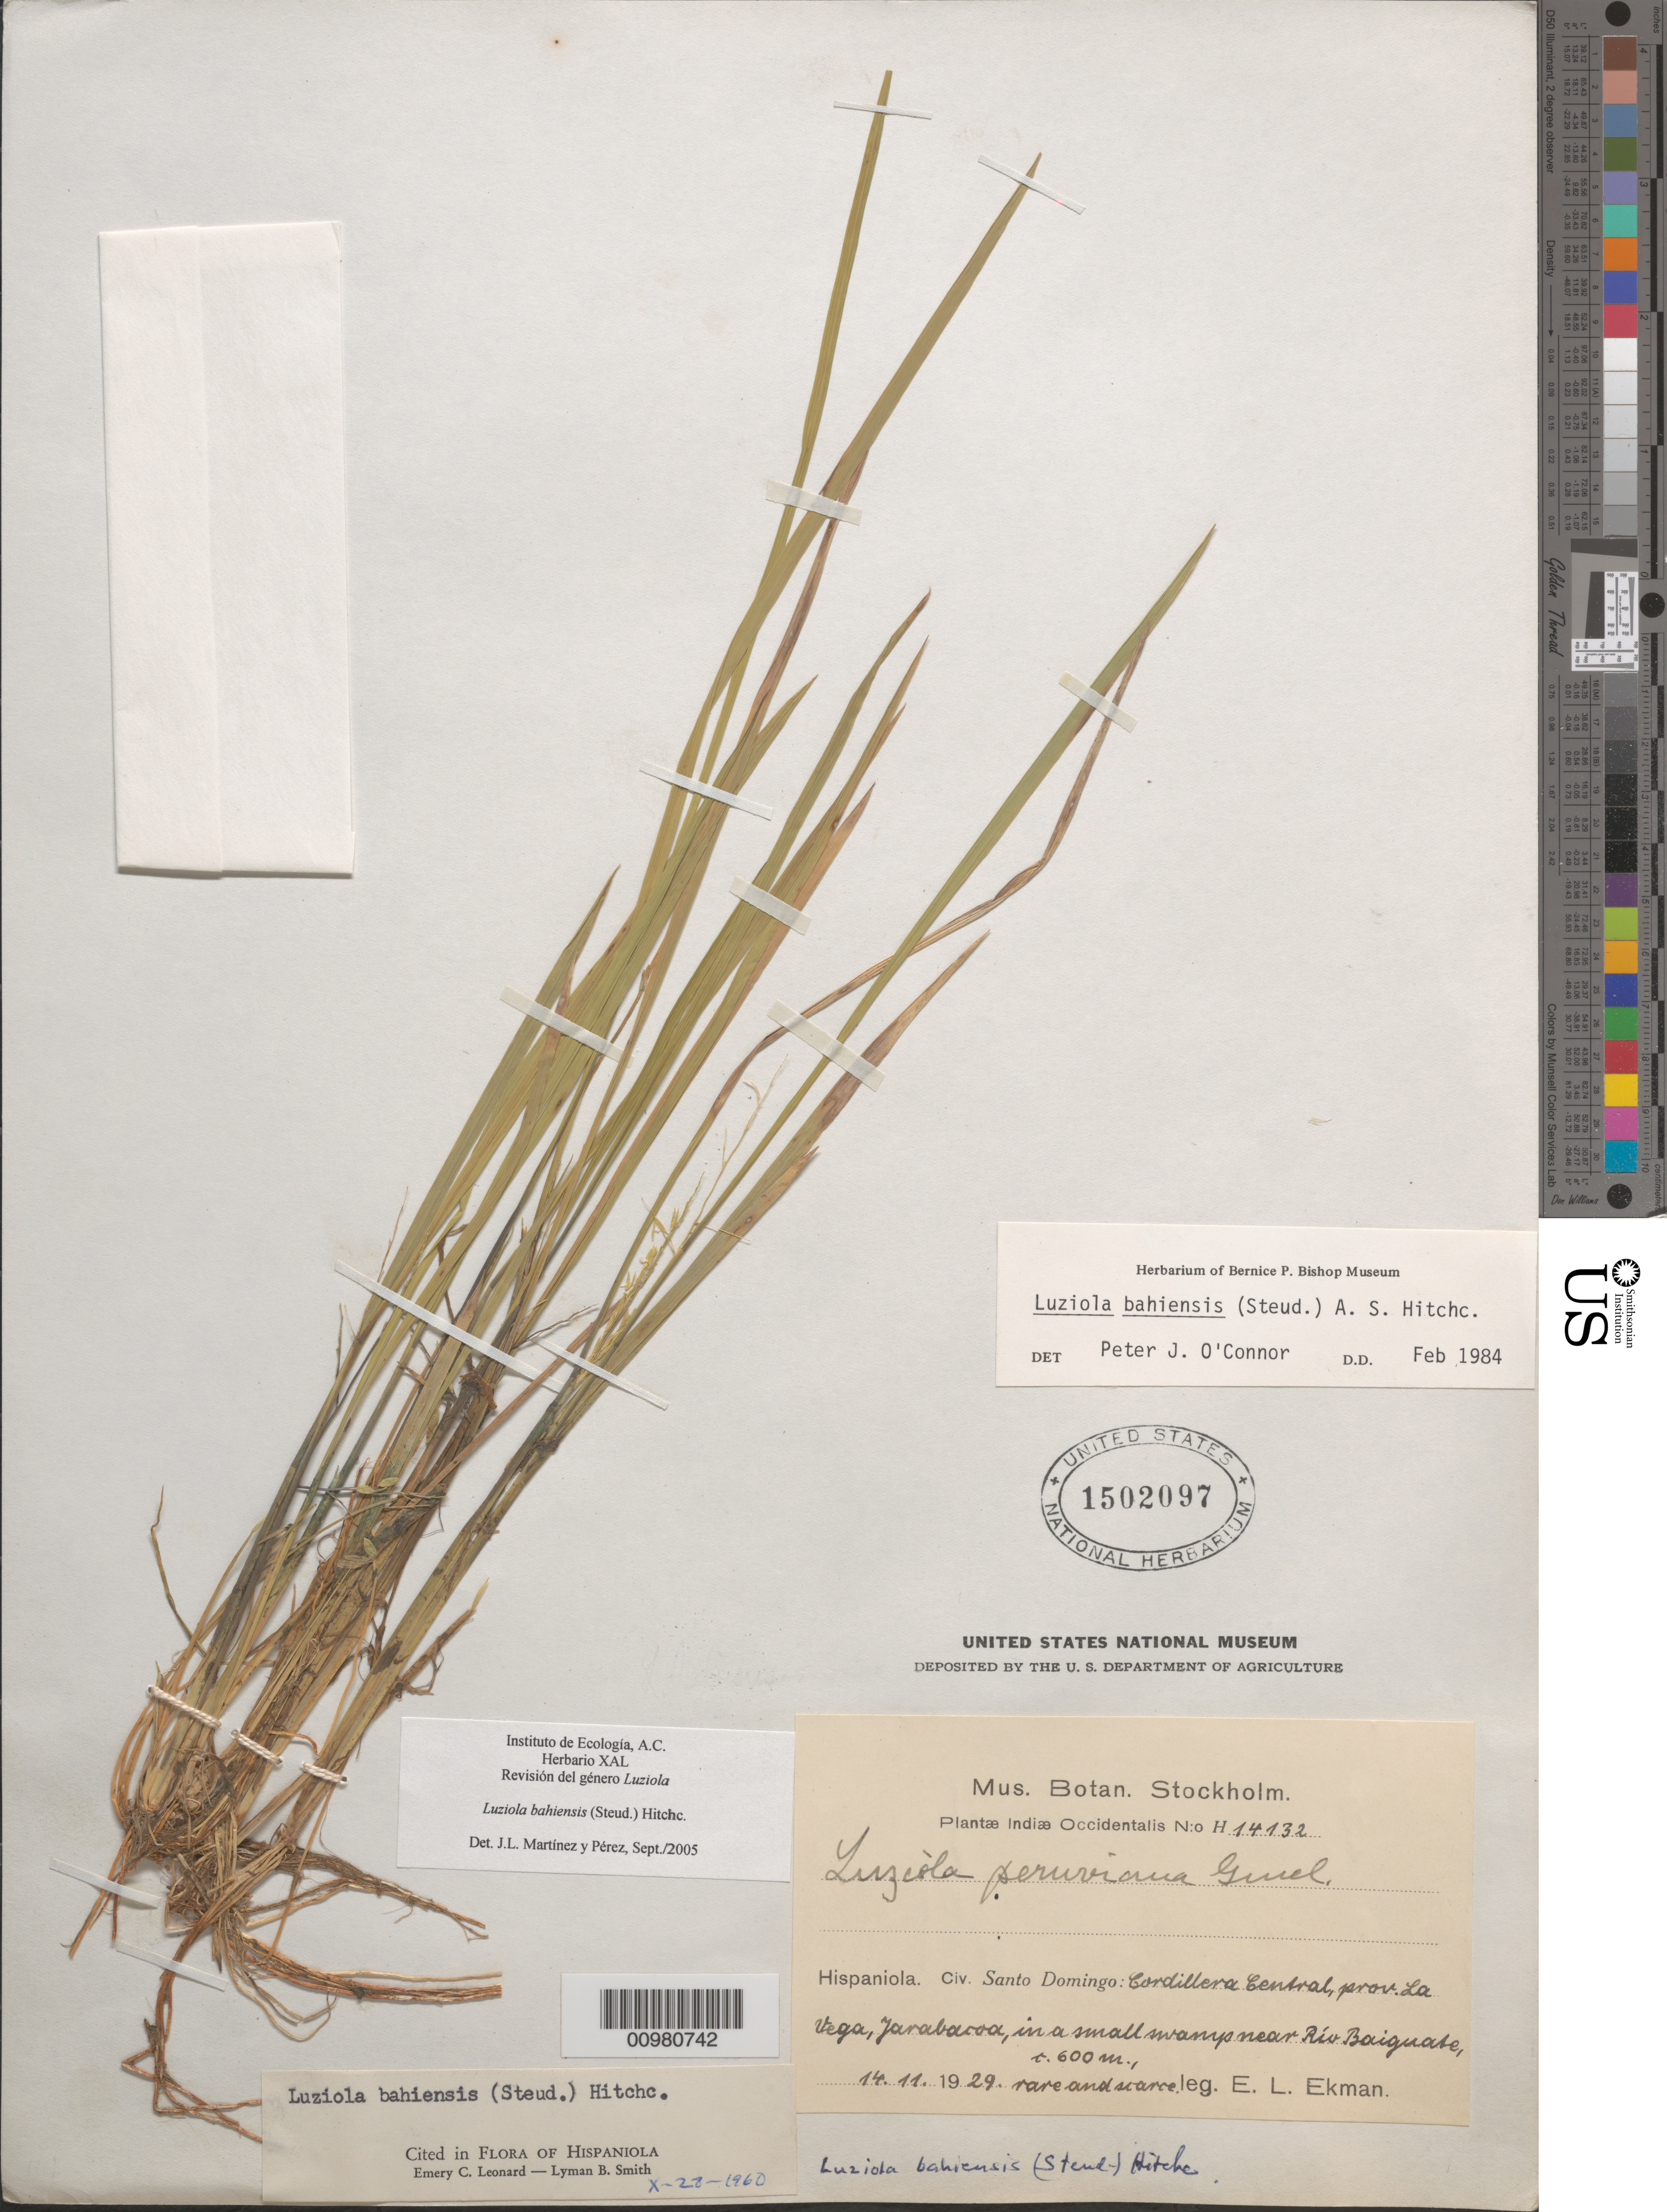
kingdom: Plantae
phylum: Tracheophyta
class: Liliopsida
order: Poales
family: Poaceae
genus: Luziola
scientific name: Luziola bahiensis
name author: (Steud.) Hitchc.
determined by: Martinez Perez, J. L.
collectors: E. L. Ekman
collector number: H 14132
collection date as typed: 14 Nov 1929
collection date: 1929-11-14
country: Dominican Republic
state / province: La Vega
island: Hispaniola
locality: Cordillera Central, Yarabacoa, near Baiguate.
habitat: In a small swamp.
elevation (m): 600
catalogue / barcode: US 1502097